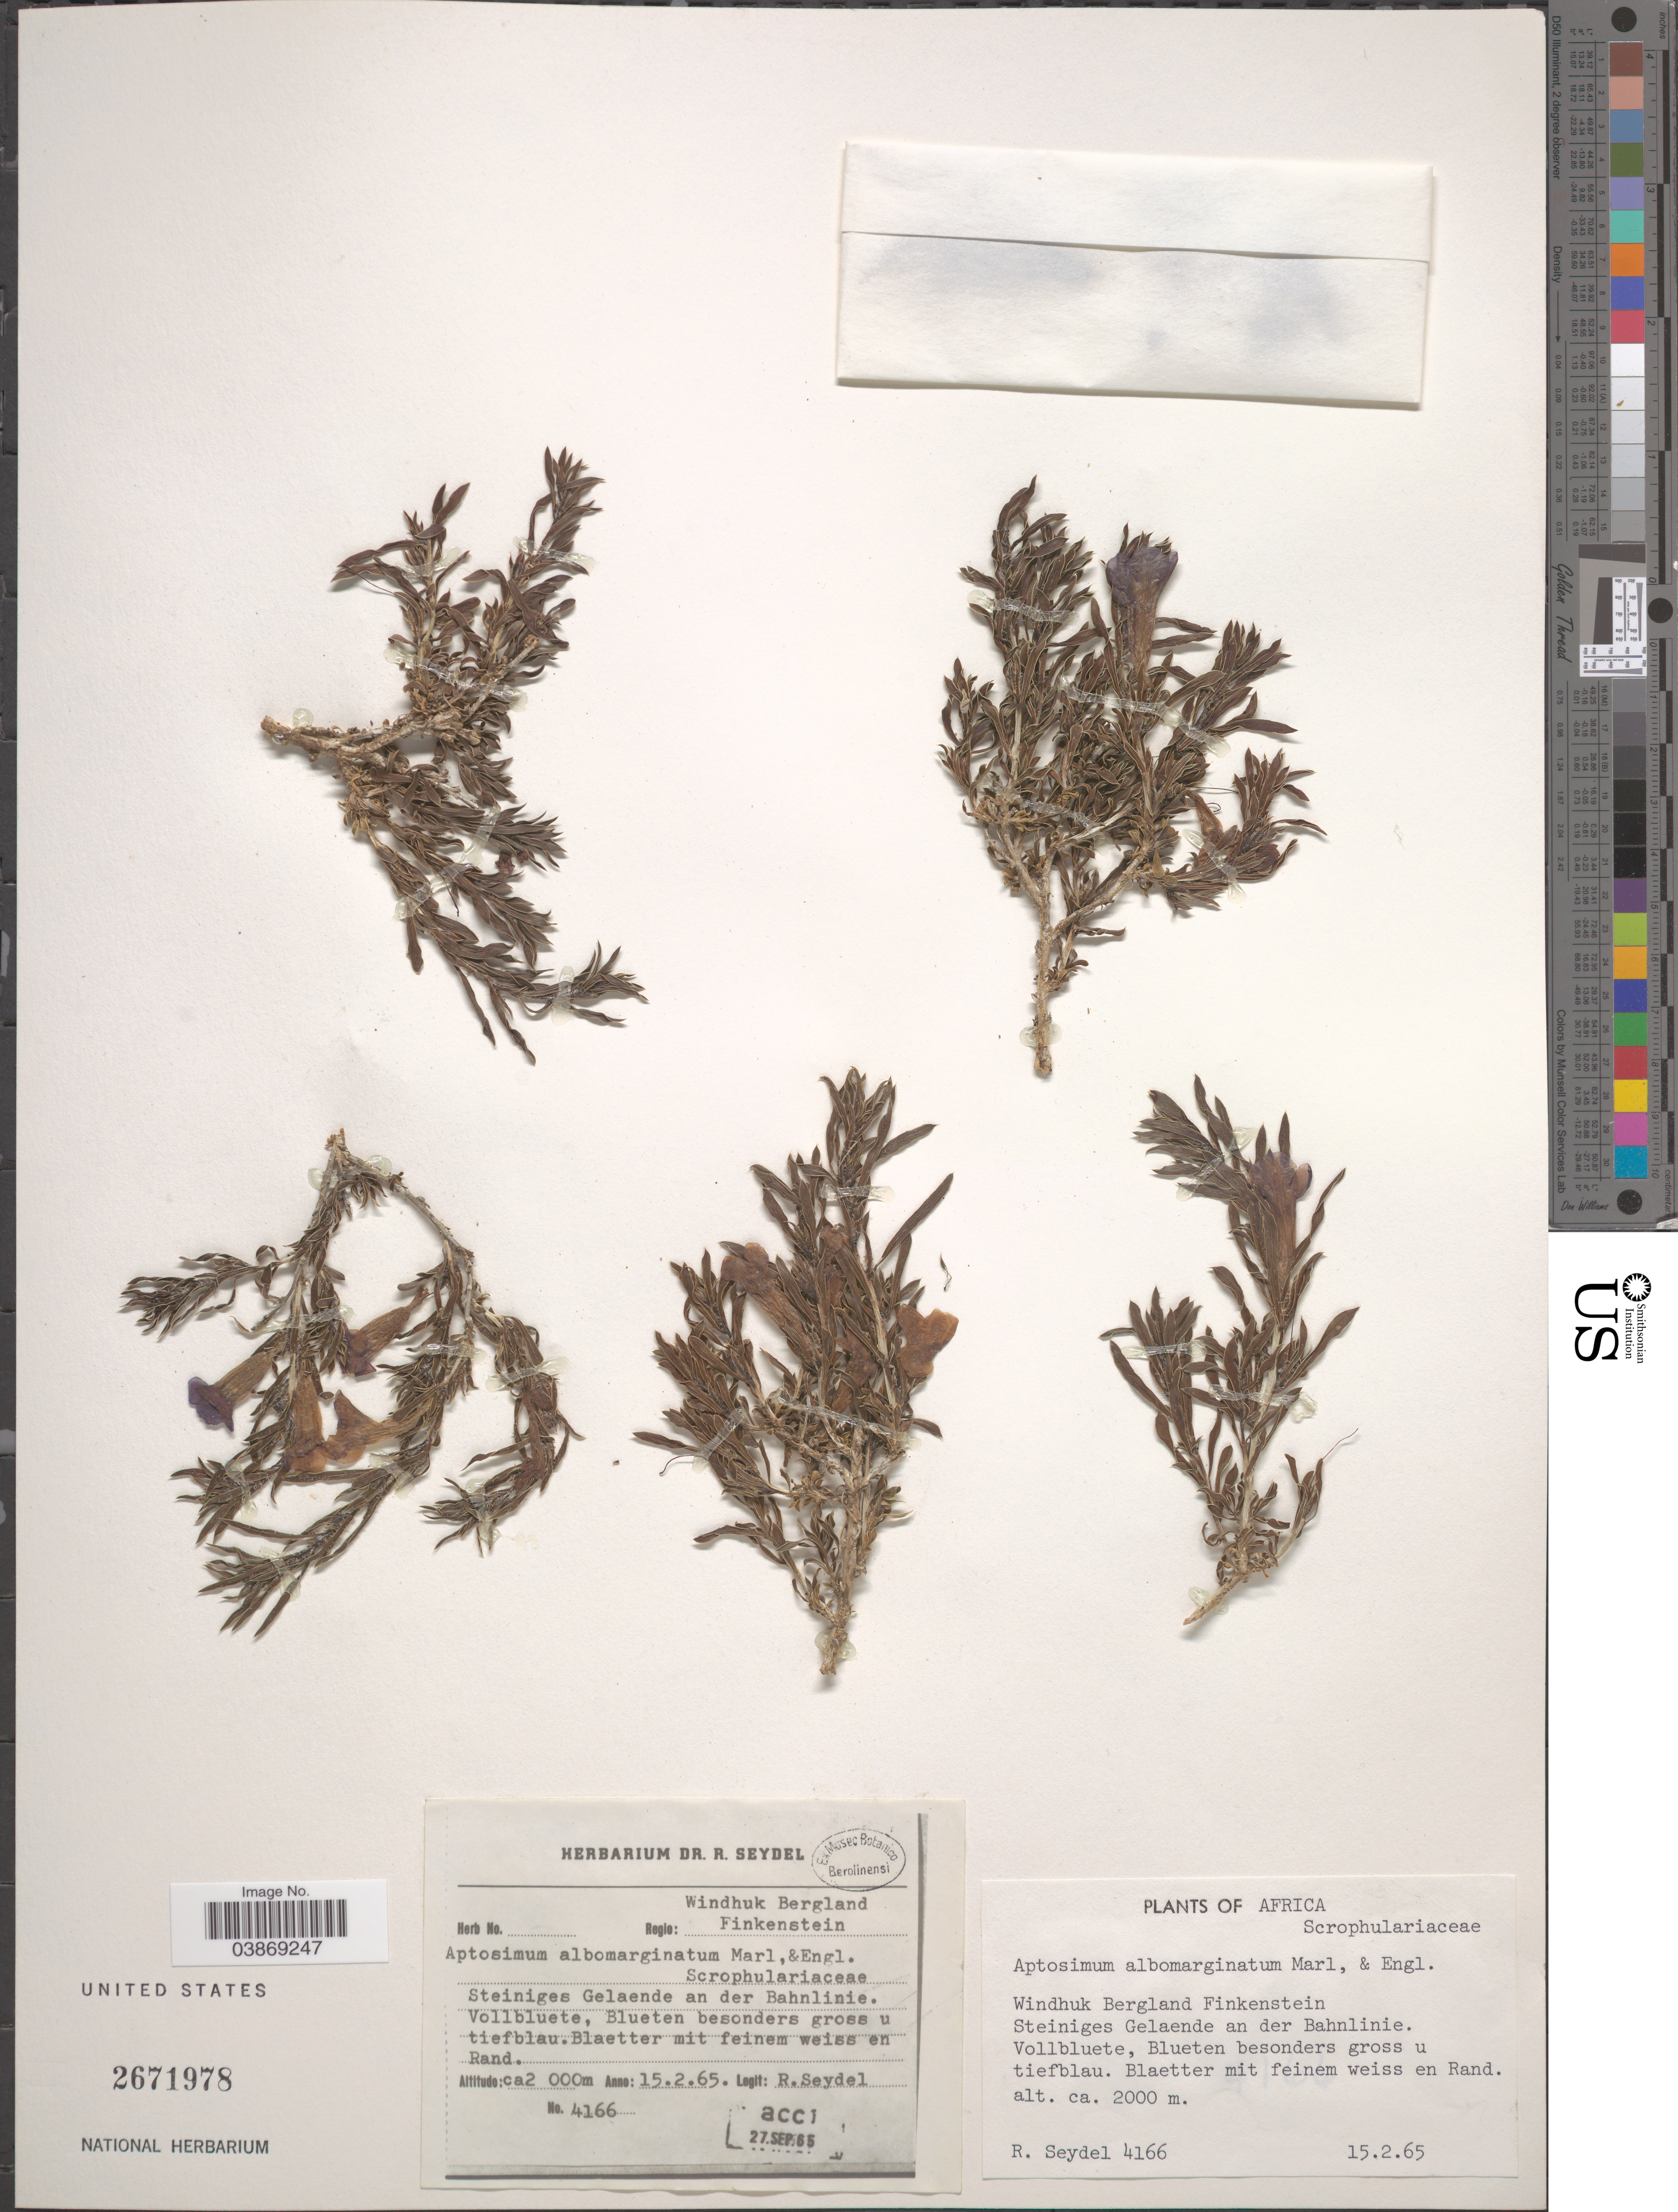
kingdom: Plantae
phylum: Tracheophyta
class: Magnoliopsida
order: Lamiales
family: Scrophulariaceae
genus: Aptosimum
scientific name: Aptosimum albomarginatum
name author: Marloth & Engl.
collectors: R. Seydel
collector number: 4166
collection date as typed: Transcribed d/m/y: 15/2/65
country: Namibia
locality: Windhuk Bergland. Regio: Finkenstein. Africa.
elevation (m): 2000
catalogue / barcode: US 2671978